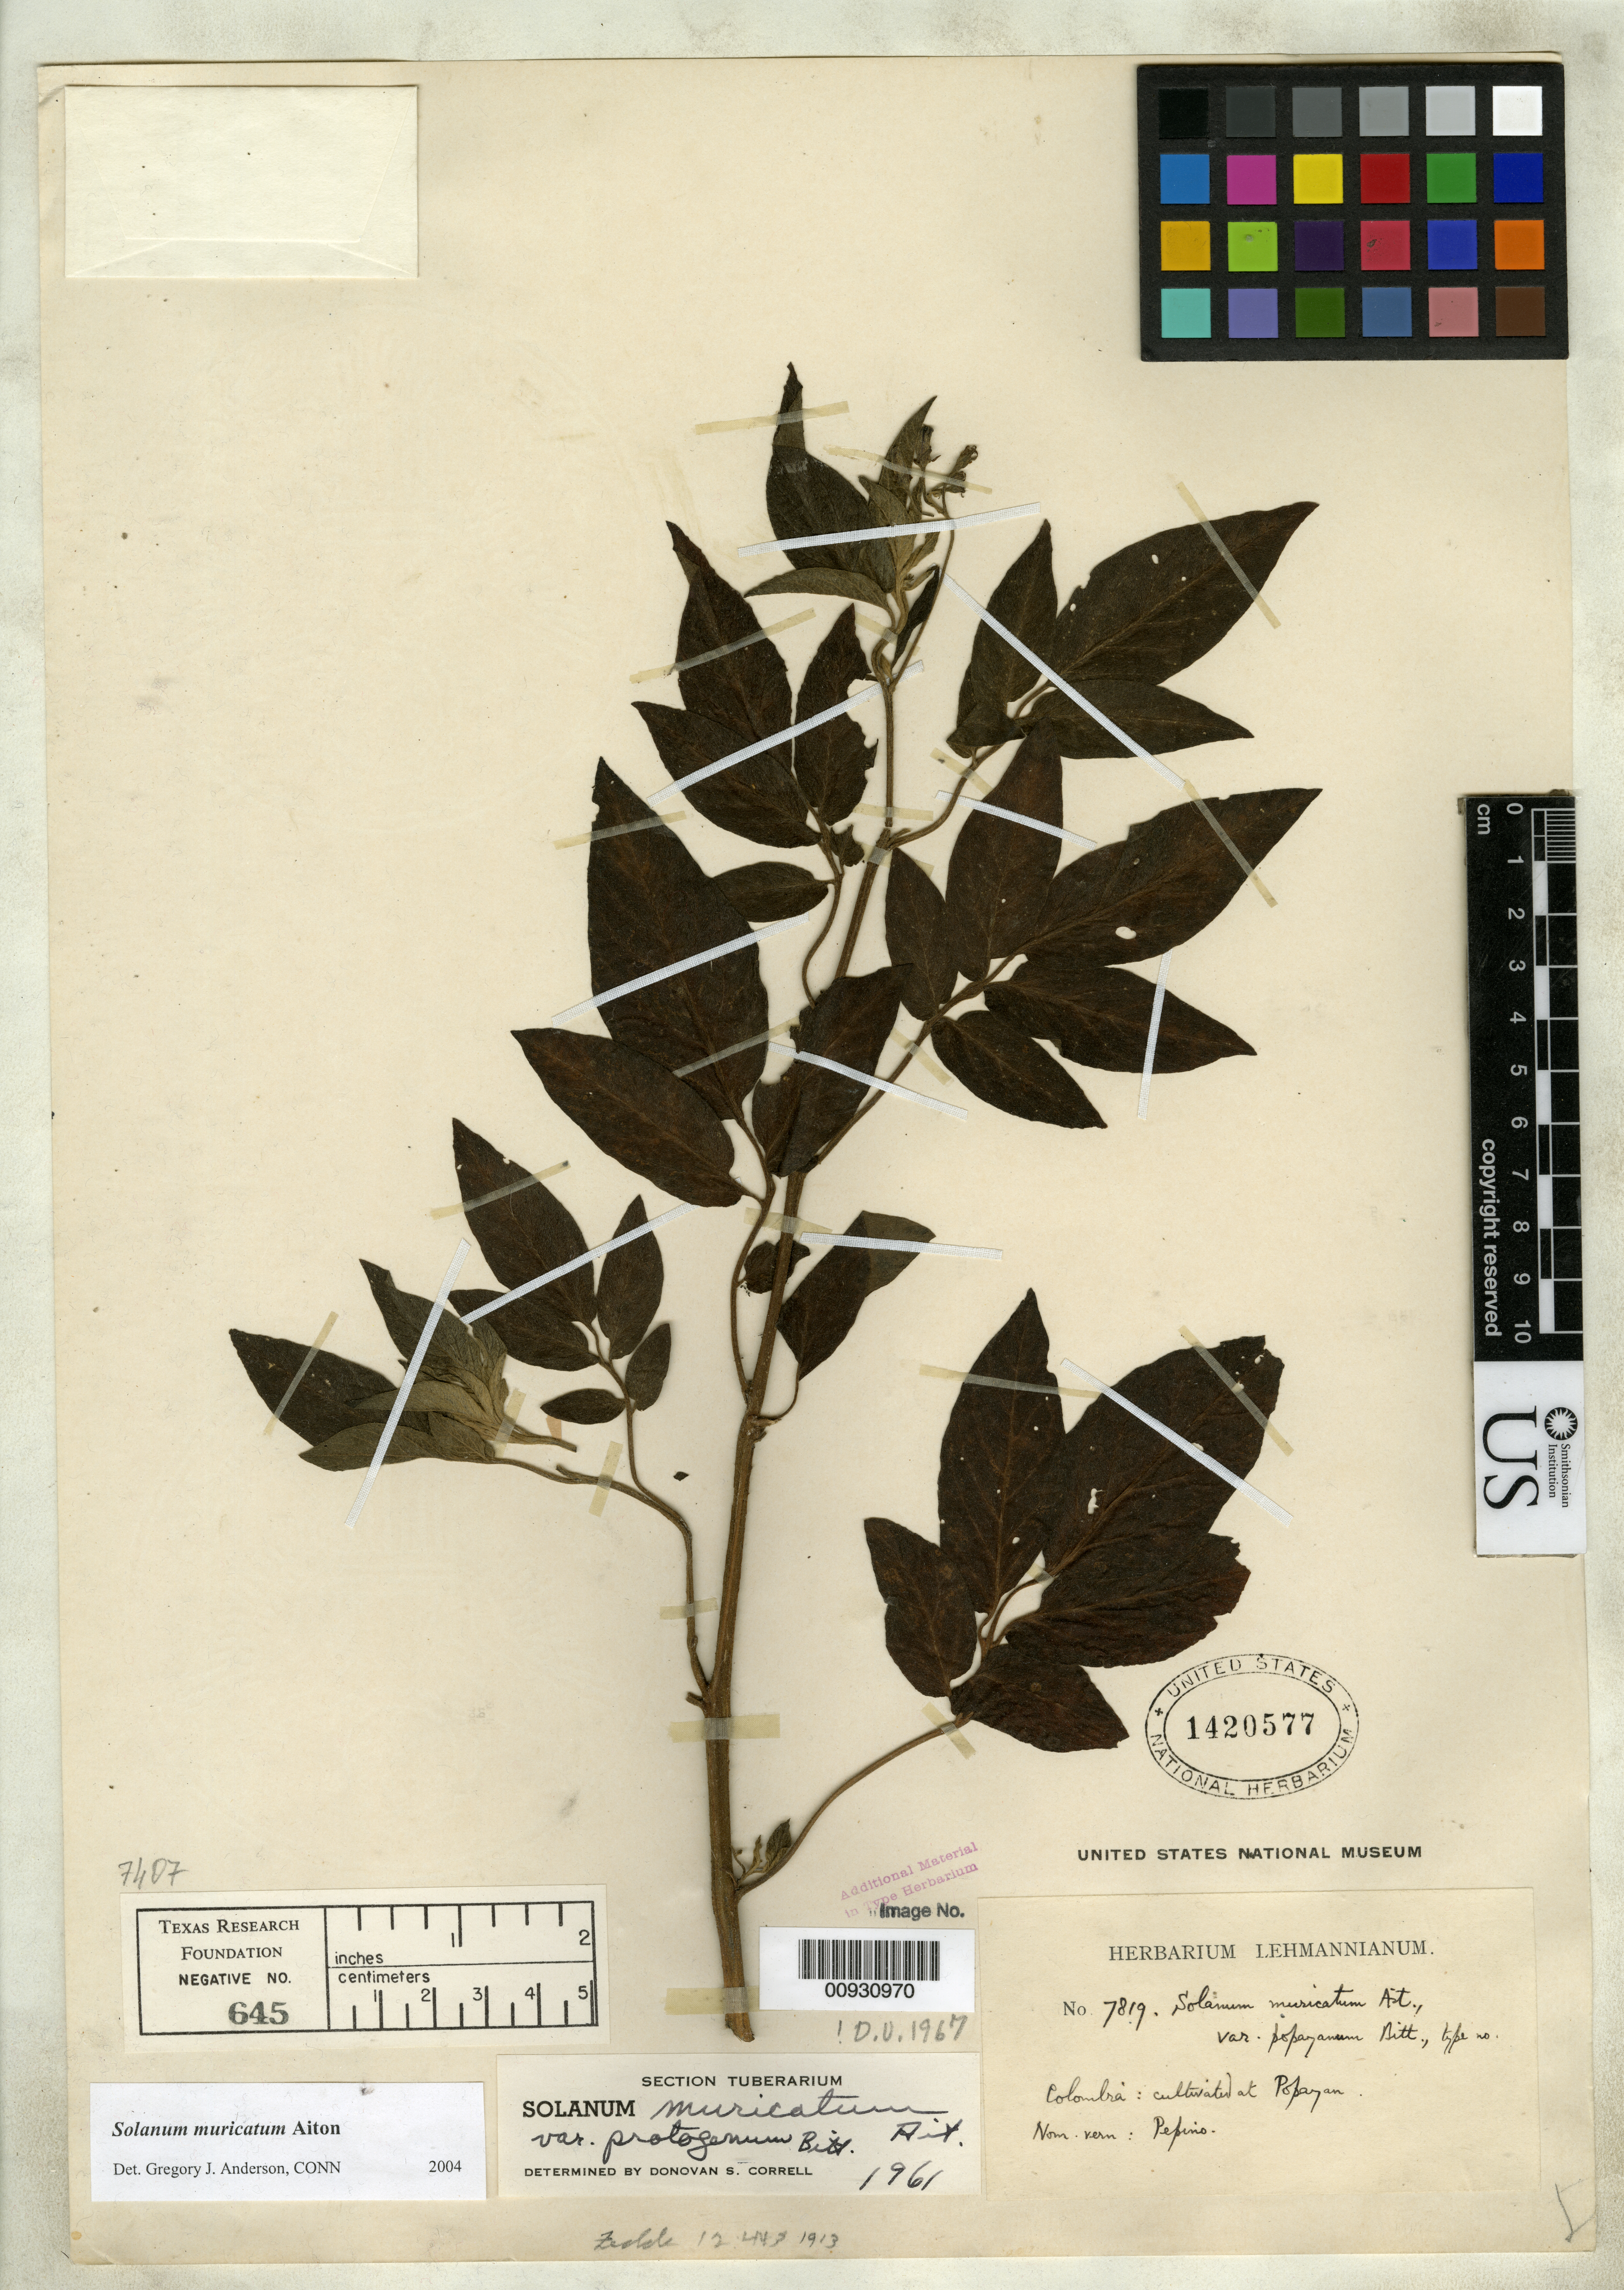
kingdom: Plantae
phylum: Tracheophyta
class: Magnoliopsida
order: Solanales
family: Solanaceae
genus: Solanum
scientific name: Solanum muricatum var. popayanum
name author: Bitter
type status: Isotype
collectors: F. C. Lehmann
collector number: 7819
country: Colombia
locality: Juga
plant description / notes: Cultivated at Popayan.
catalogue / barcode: US 1420577